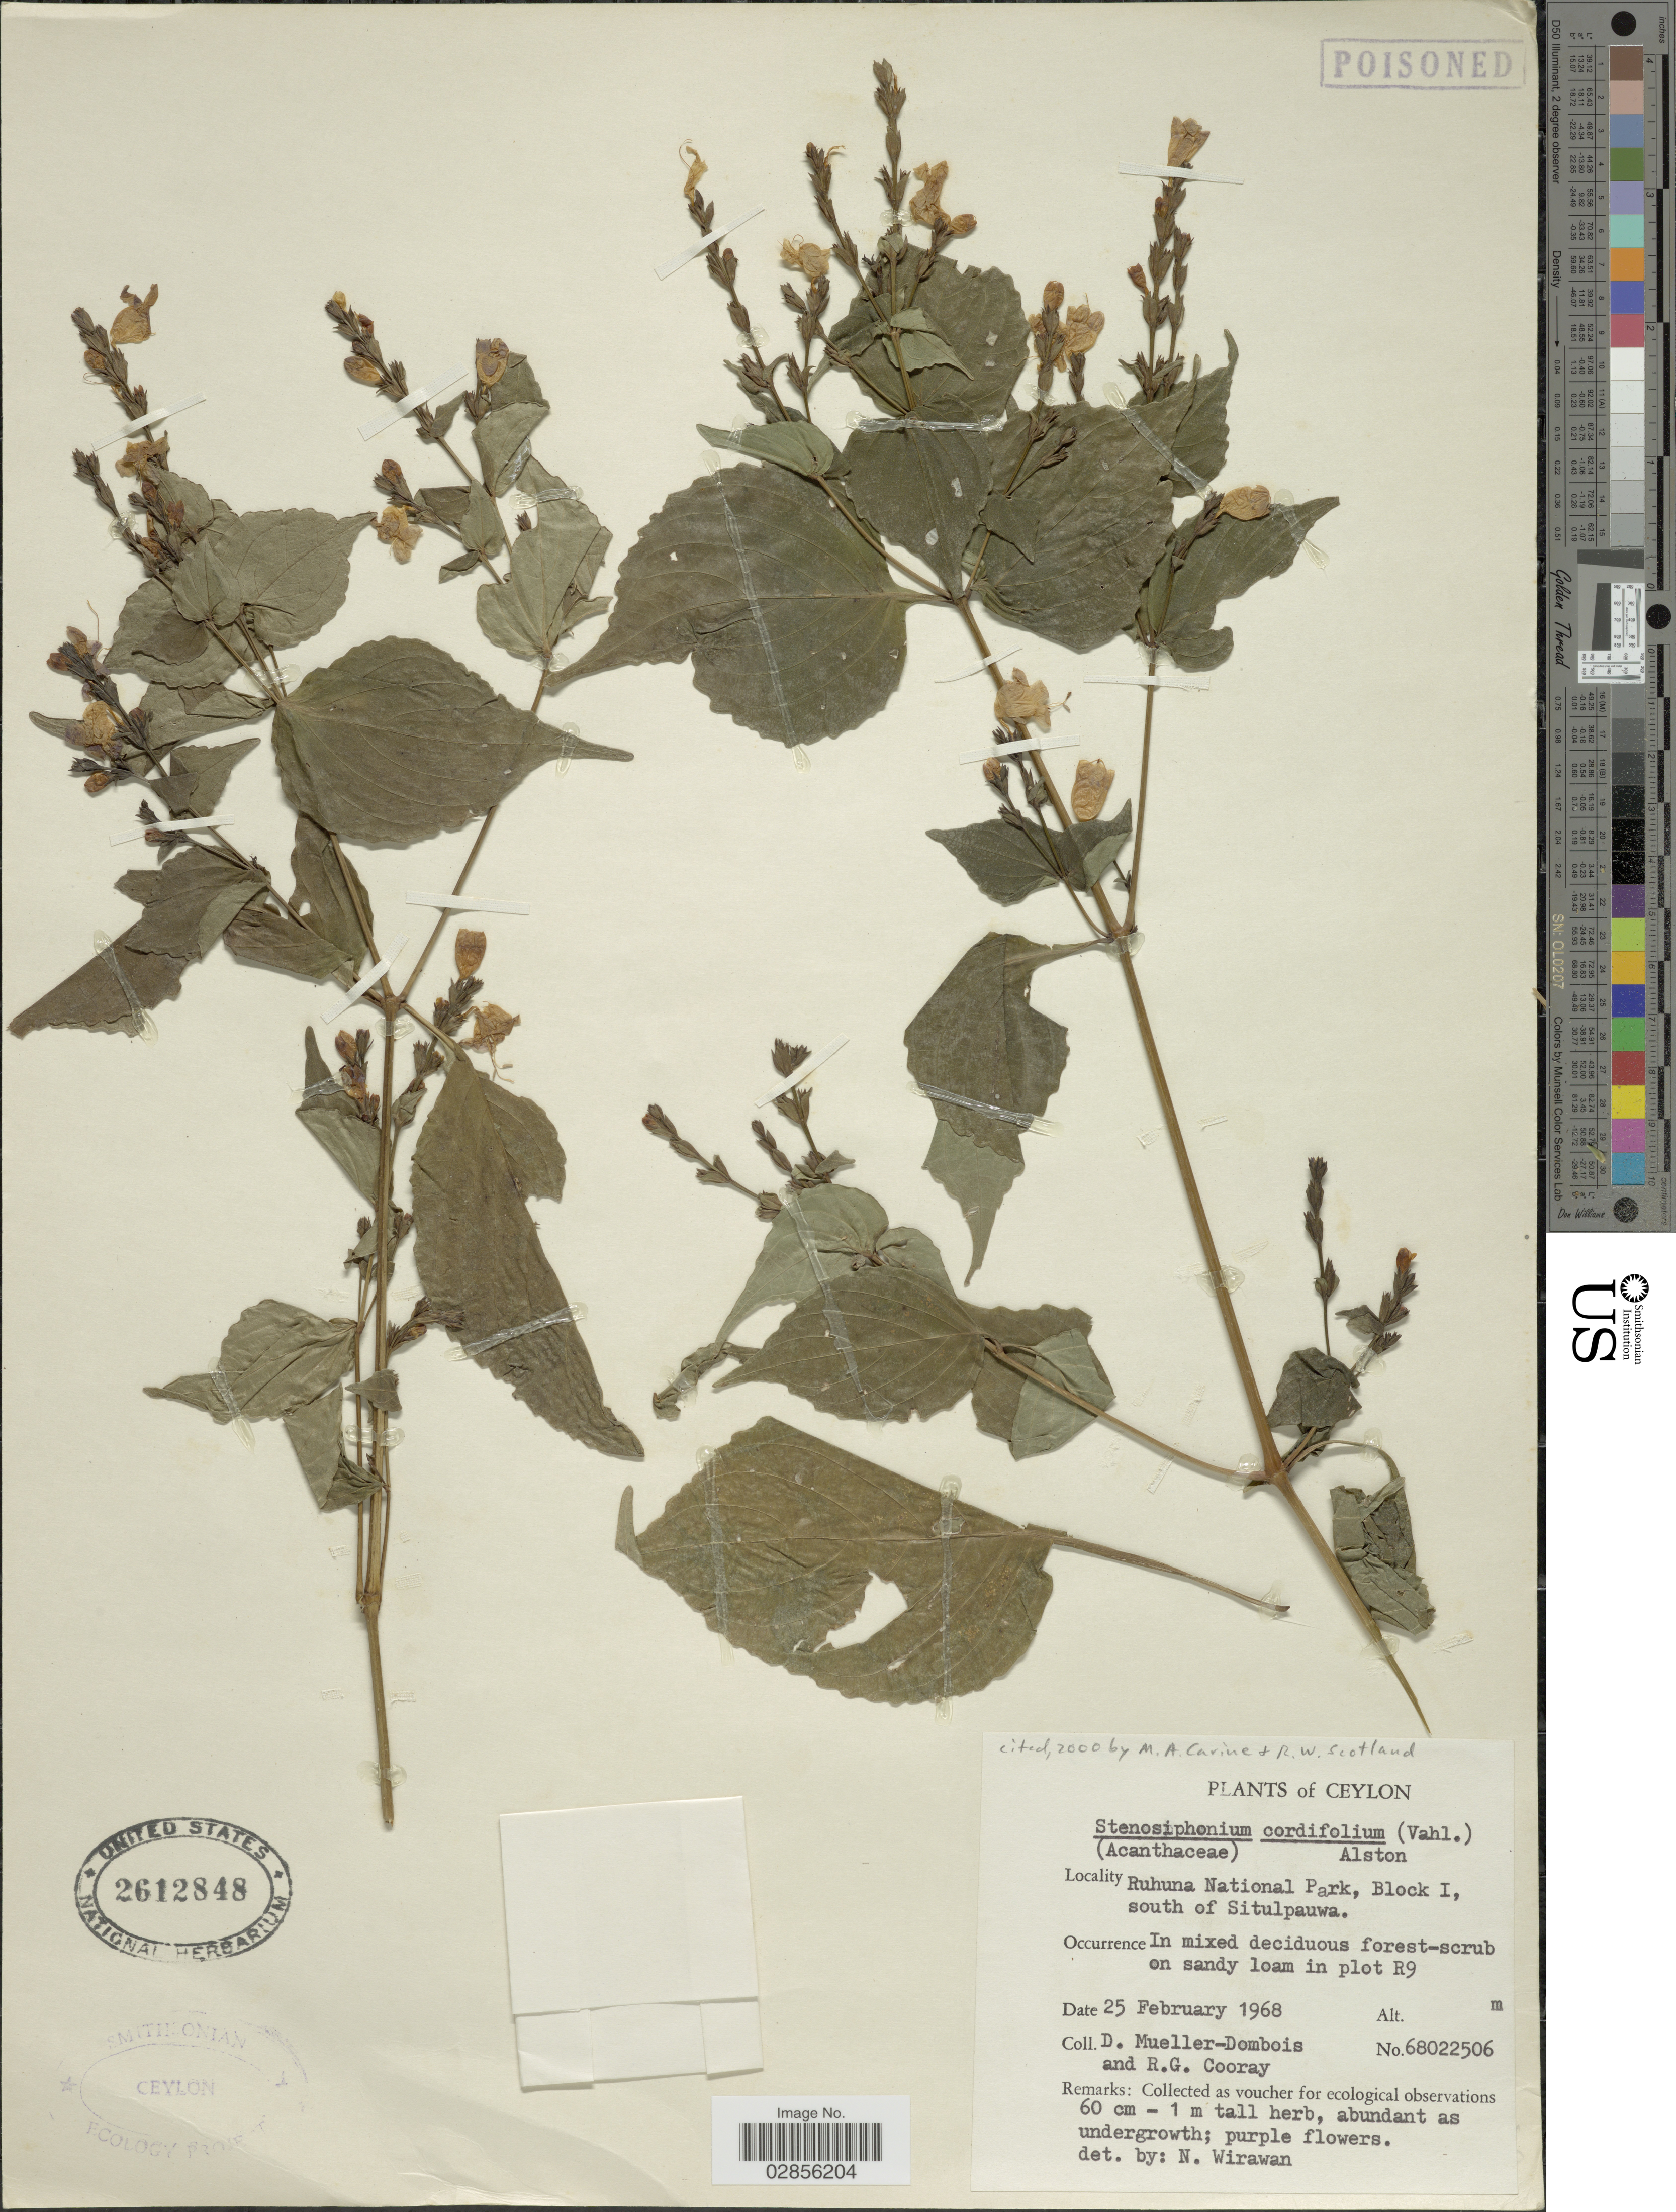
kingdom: Plantae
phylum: Tracheophyta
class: Magnoliopsida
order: Lamiales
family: Acanthaceae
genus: Stenosiphonium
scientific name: Stenosiphonium cordifolium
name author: (Vahl) Alston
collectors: D. Mueller-Dombois & R. Cooray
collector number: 68022506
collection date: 1968-02-25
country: Sri Lanka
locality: Ceylon. Ruhuna National Park, Block I, south of Situlpauwa.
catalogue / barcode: US 2612848